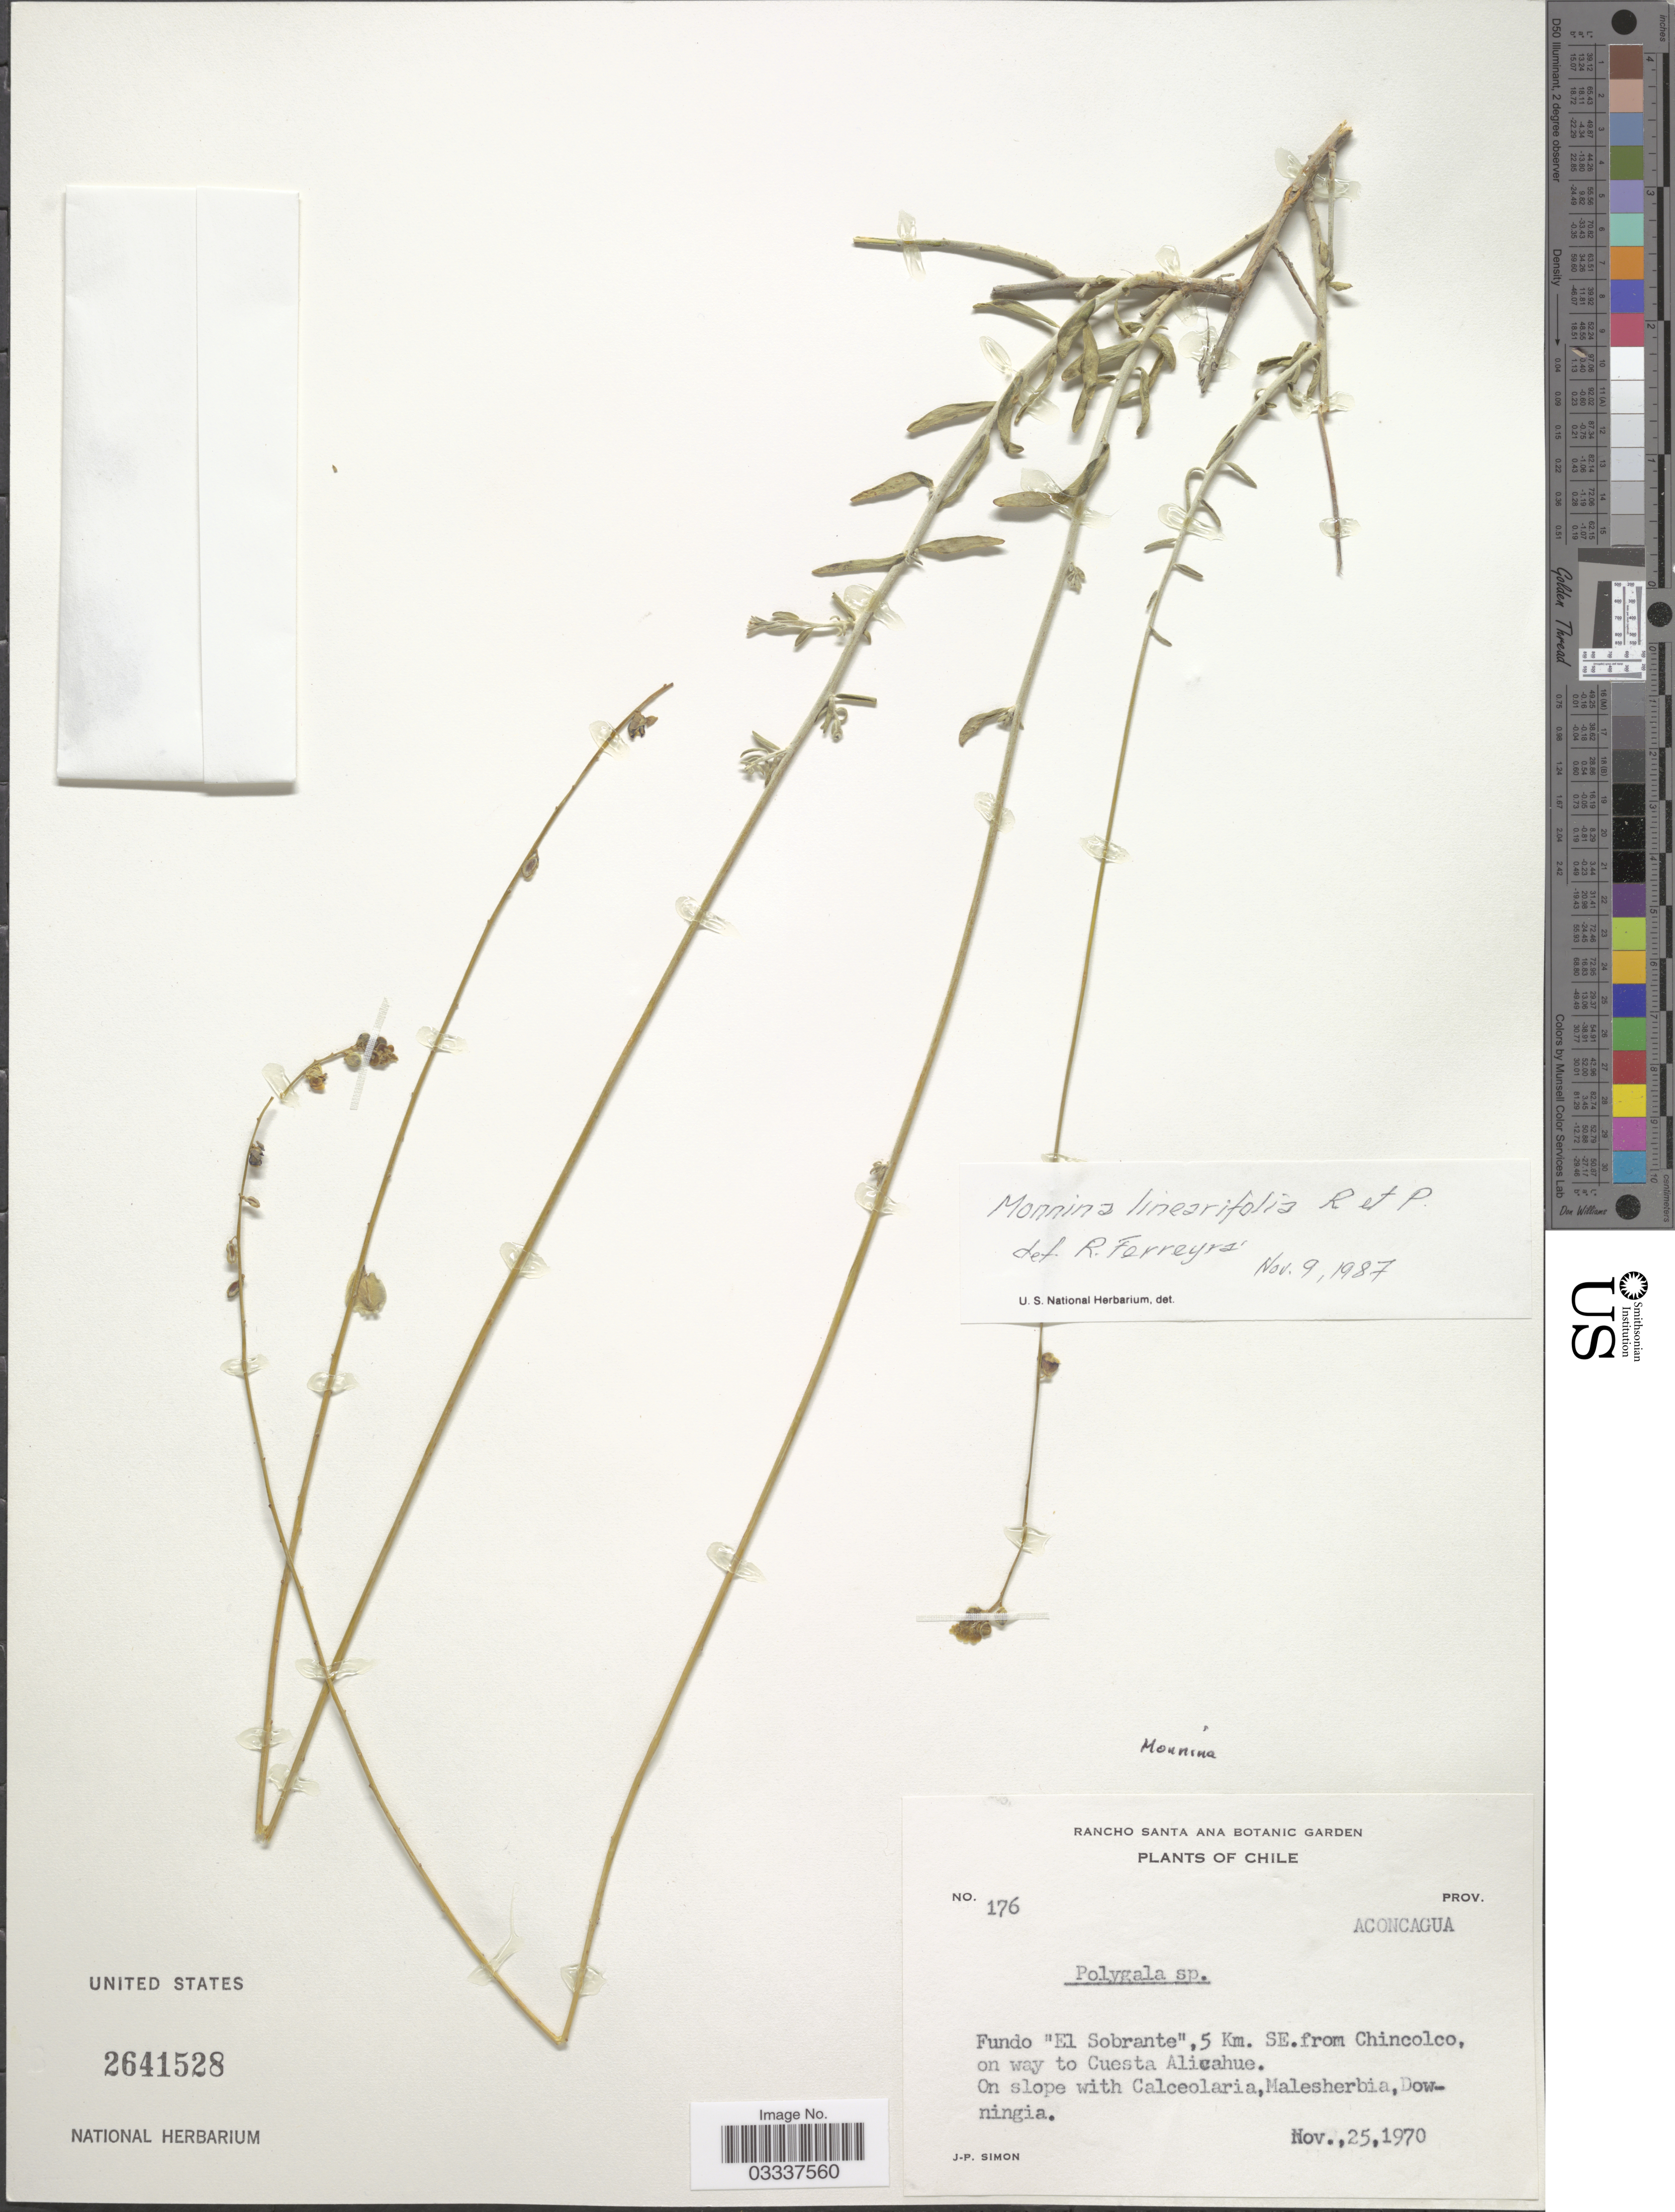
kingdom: Plantae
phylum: Tracheophyta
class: Magnoliopsida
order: Fabales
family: Polygalaceae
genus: Monnina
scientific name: Monnina linearifolia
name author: Ruiz & Pav.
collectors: J.-P. Simon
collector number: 176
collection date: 1970-11-25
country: Chile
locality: Prov. Aconcagua, Fundo "El Sobrante", 5 Km. SE. from Chincolco, on way to Cuesta Alicahue.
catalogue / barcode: US 2641528